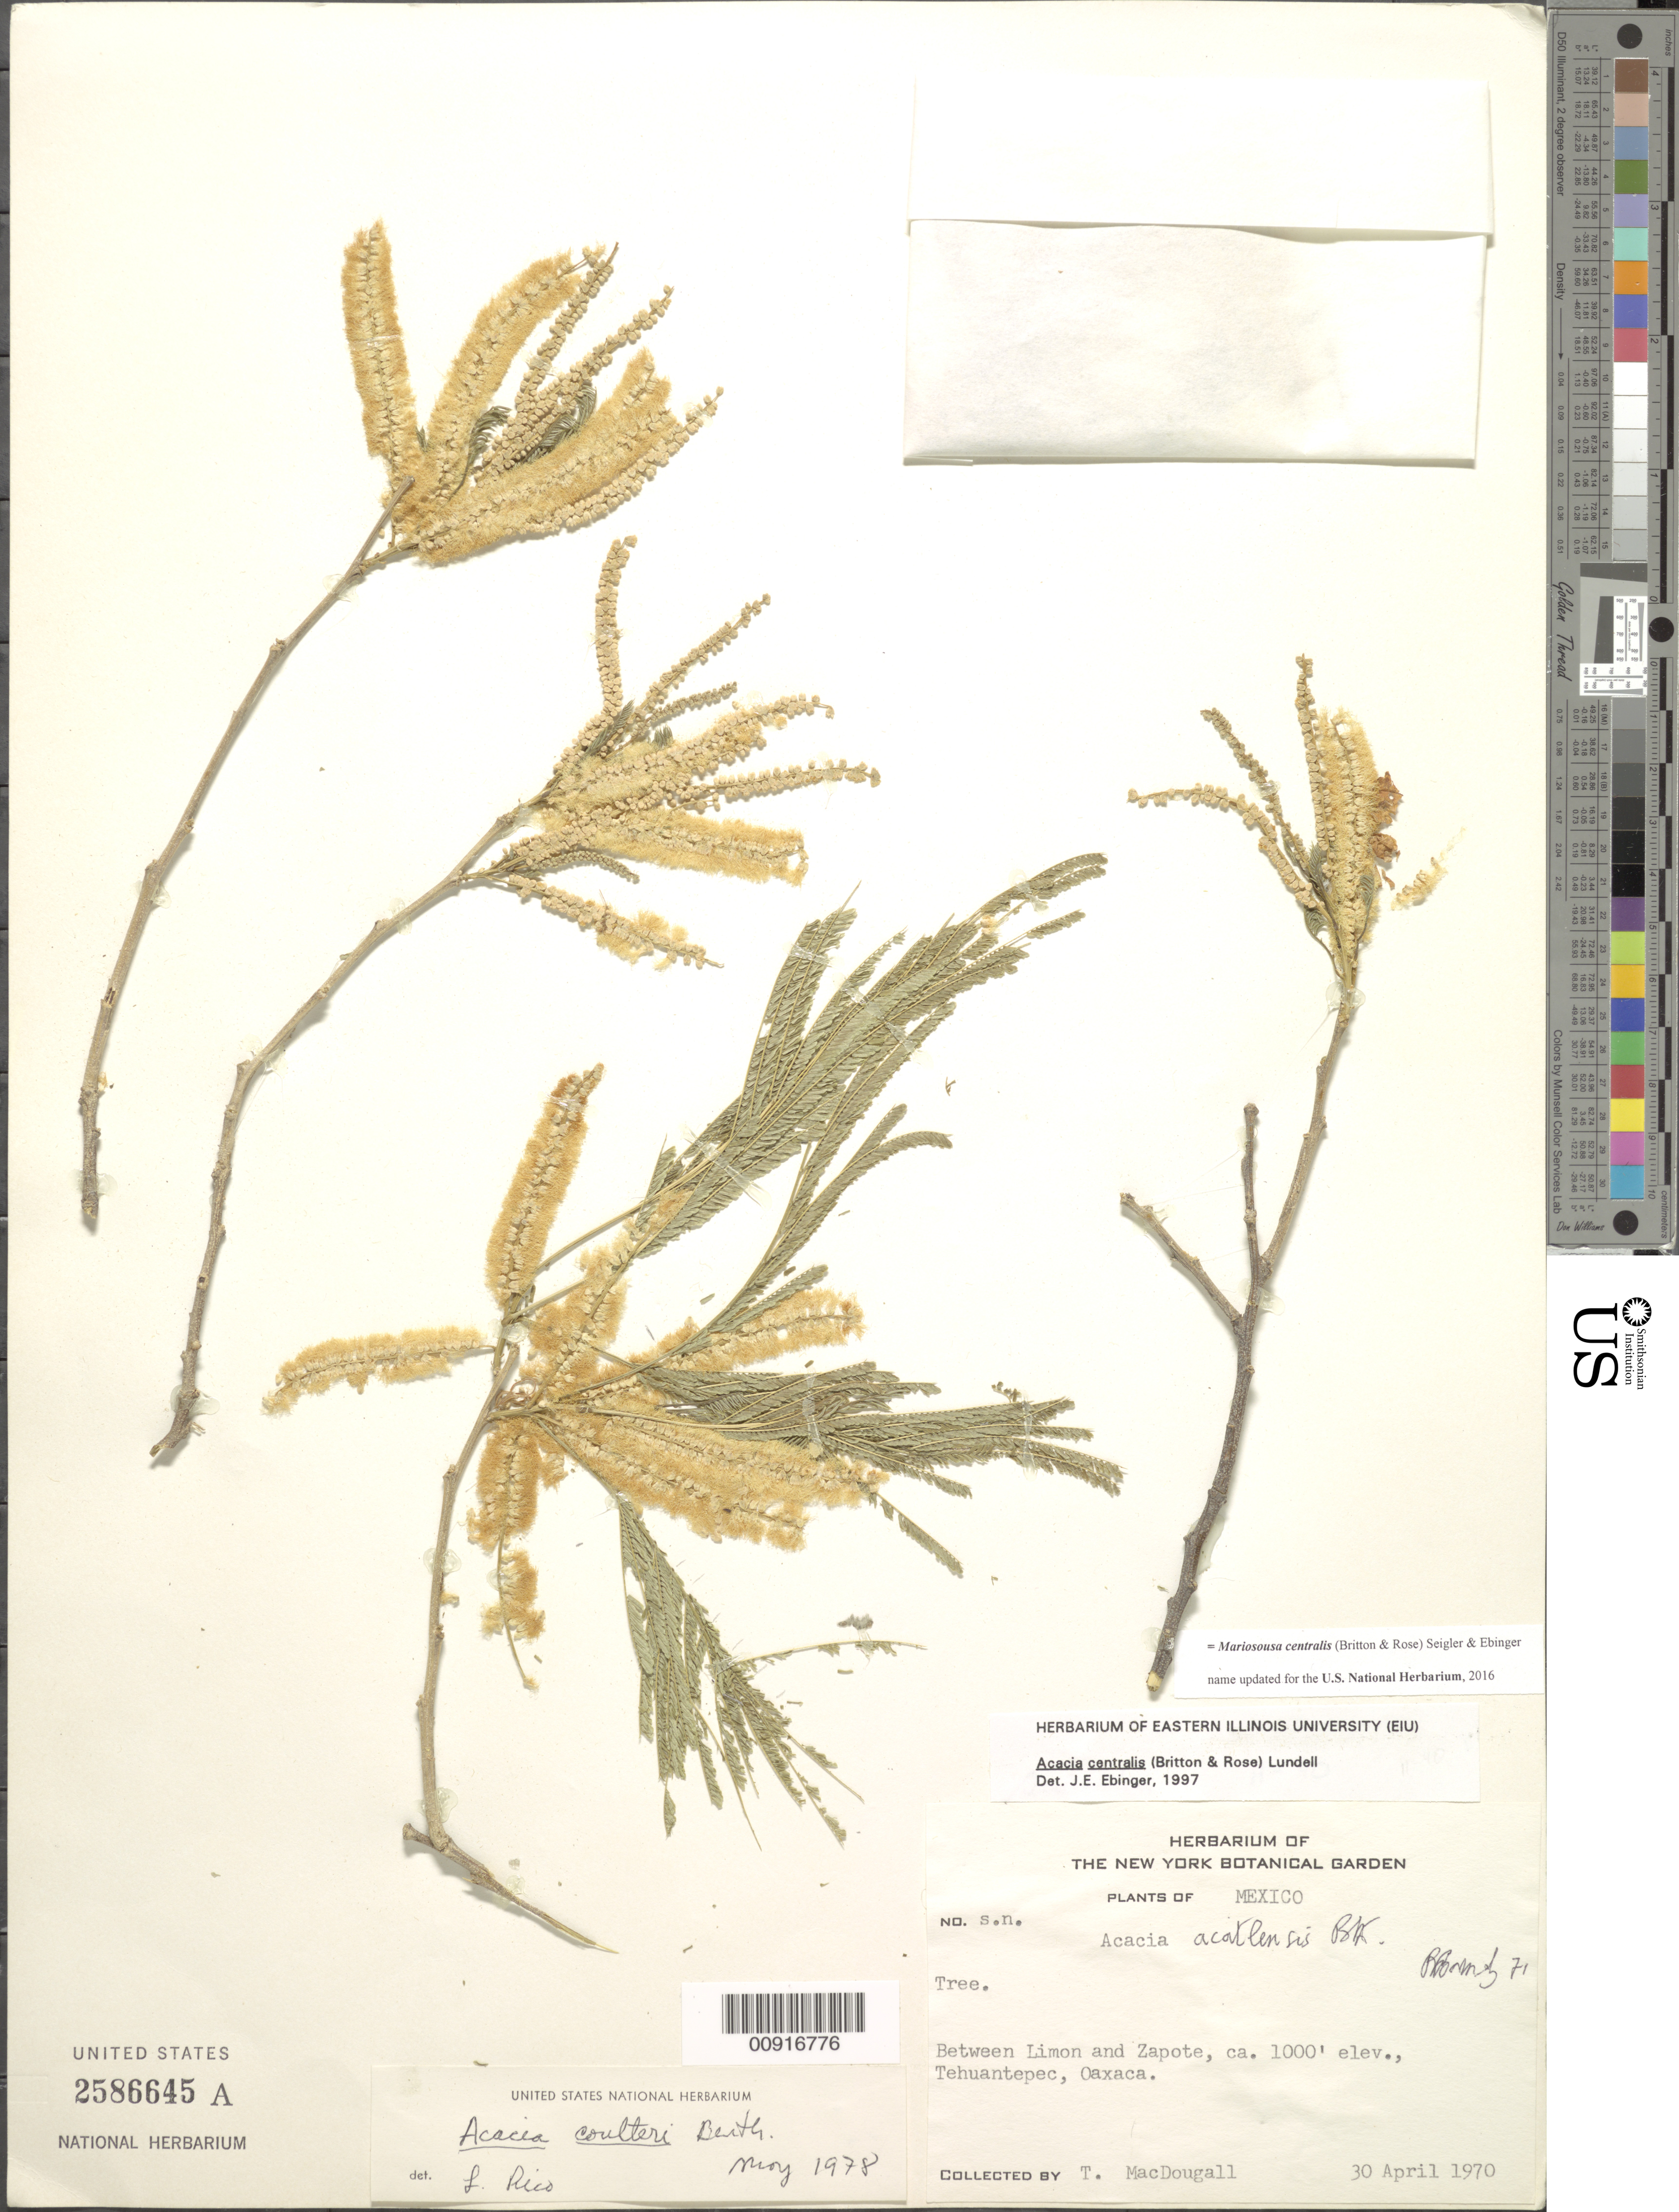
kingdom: Plantae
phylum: Tracheophyta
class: Magnoliopsida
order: Fabales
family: Fabaceae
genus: Mariosousa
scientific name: Mariosousa centralis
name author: (Britton & Rose) Seigler & Ebinger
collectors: T. Macdougall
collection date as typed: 30 Apr 1970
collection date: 1970-04-30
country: Mexico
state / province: Oaxaca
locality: Between Limon and Zapote, Tehuantepec, Oaxaca.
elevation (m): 305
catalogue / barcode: US 2586645A